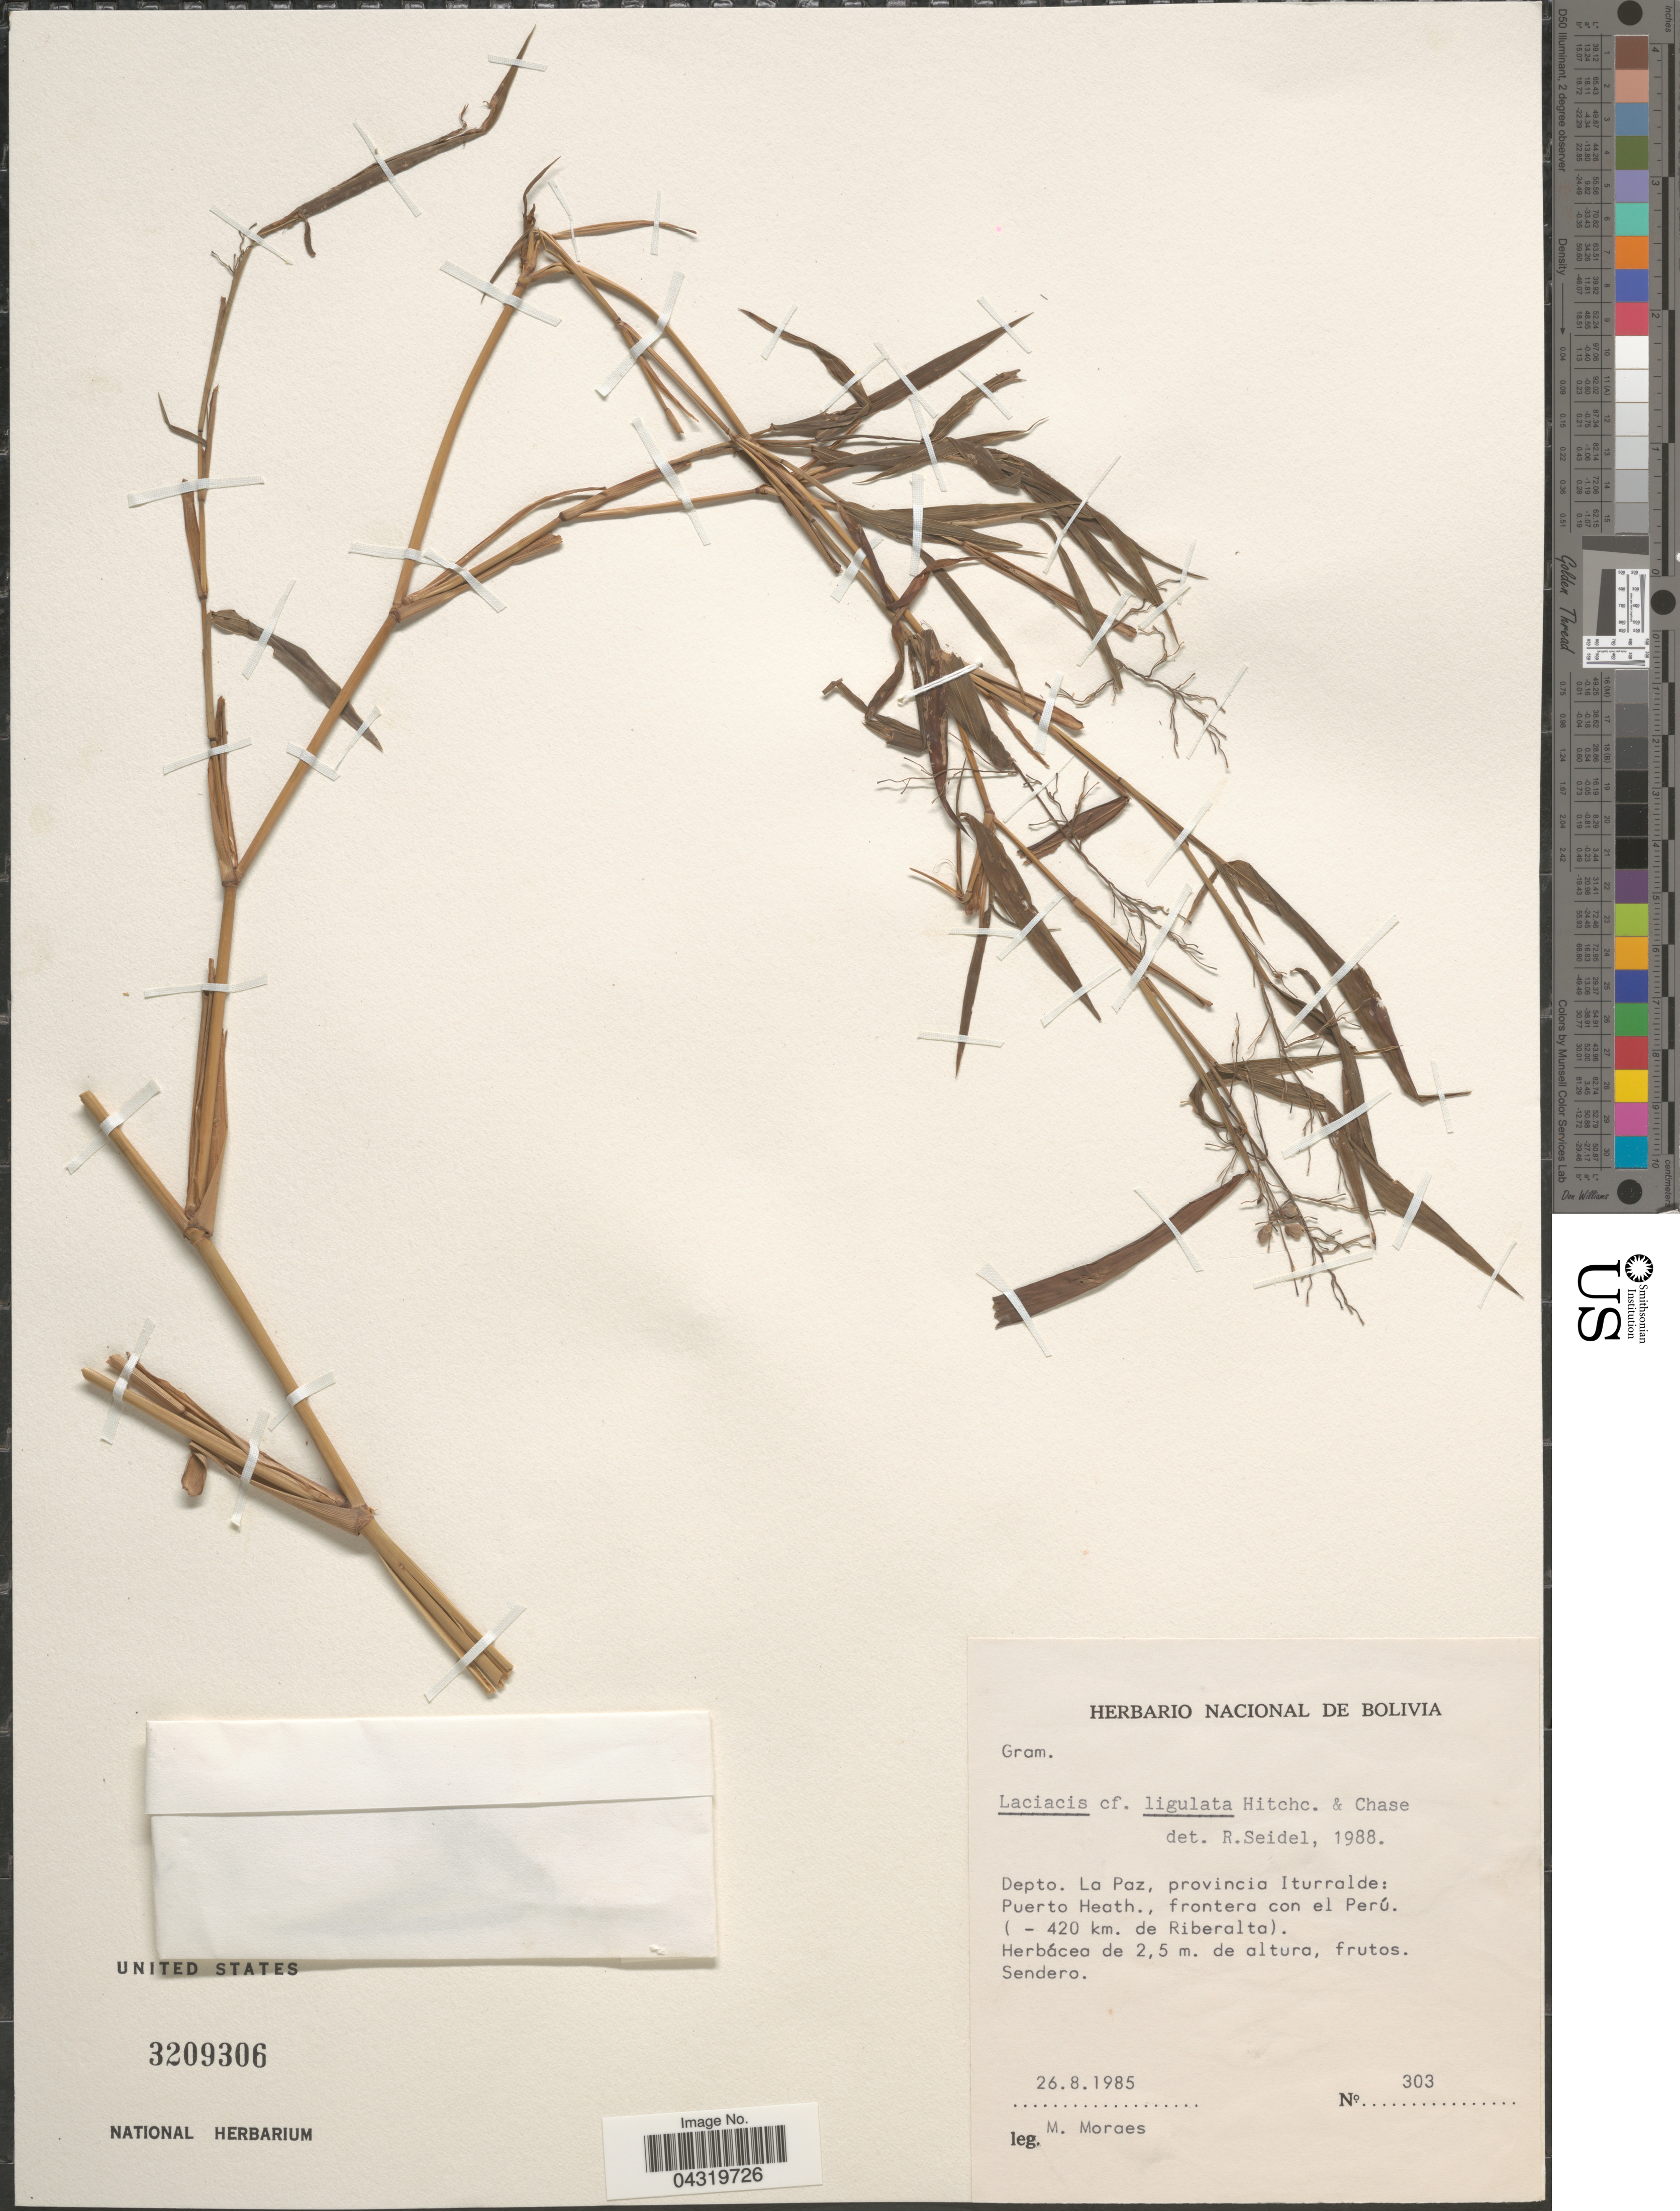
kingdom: Plantae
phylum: Tracheophyta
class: Liliopsida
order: Poales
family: Poaceae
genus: Lasiacis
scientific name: Lasiacis ligulata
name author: Hitchc. & Chase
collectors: M. Moraes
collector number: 303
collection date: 1985-08-26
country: Bolivia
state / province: La Paz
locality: Depto. La Paz, provincia Iturralde: Puerto Heath., frontera con el Perú. (-420 km. de Riberalta).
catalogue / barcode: US 3209306